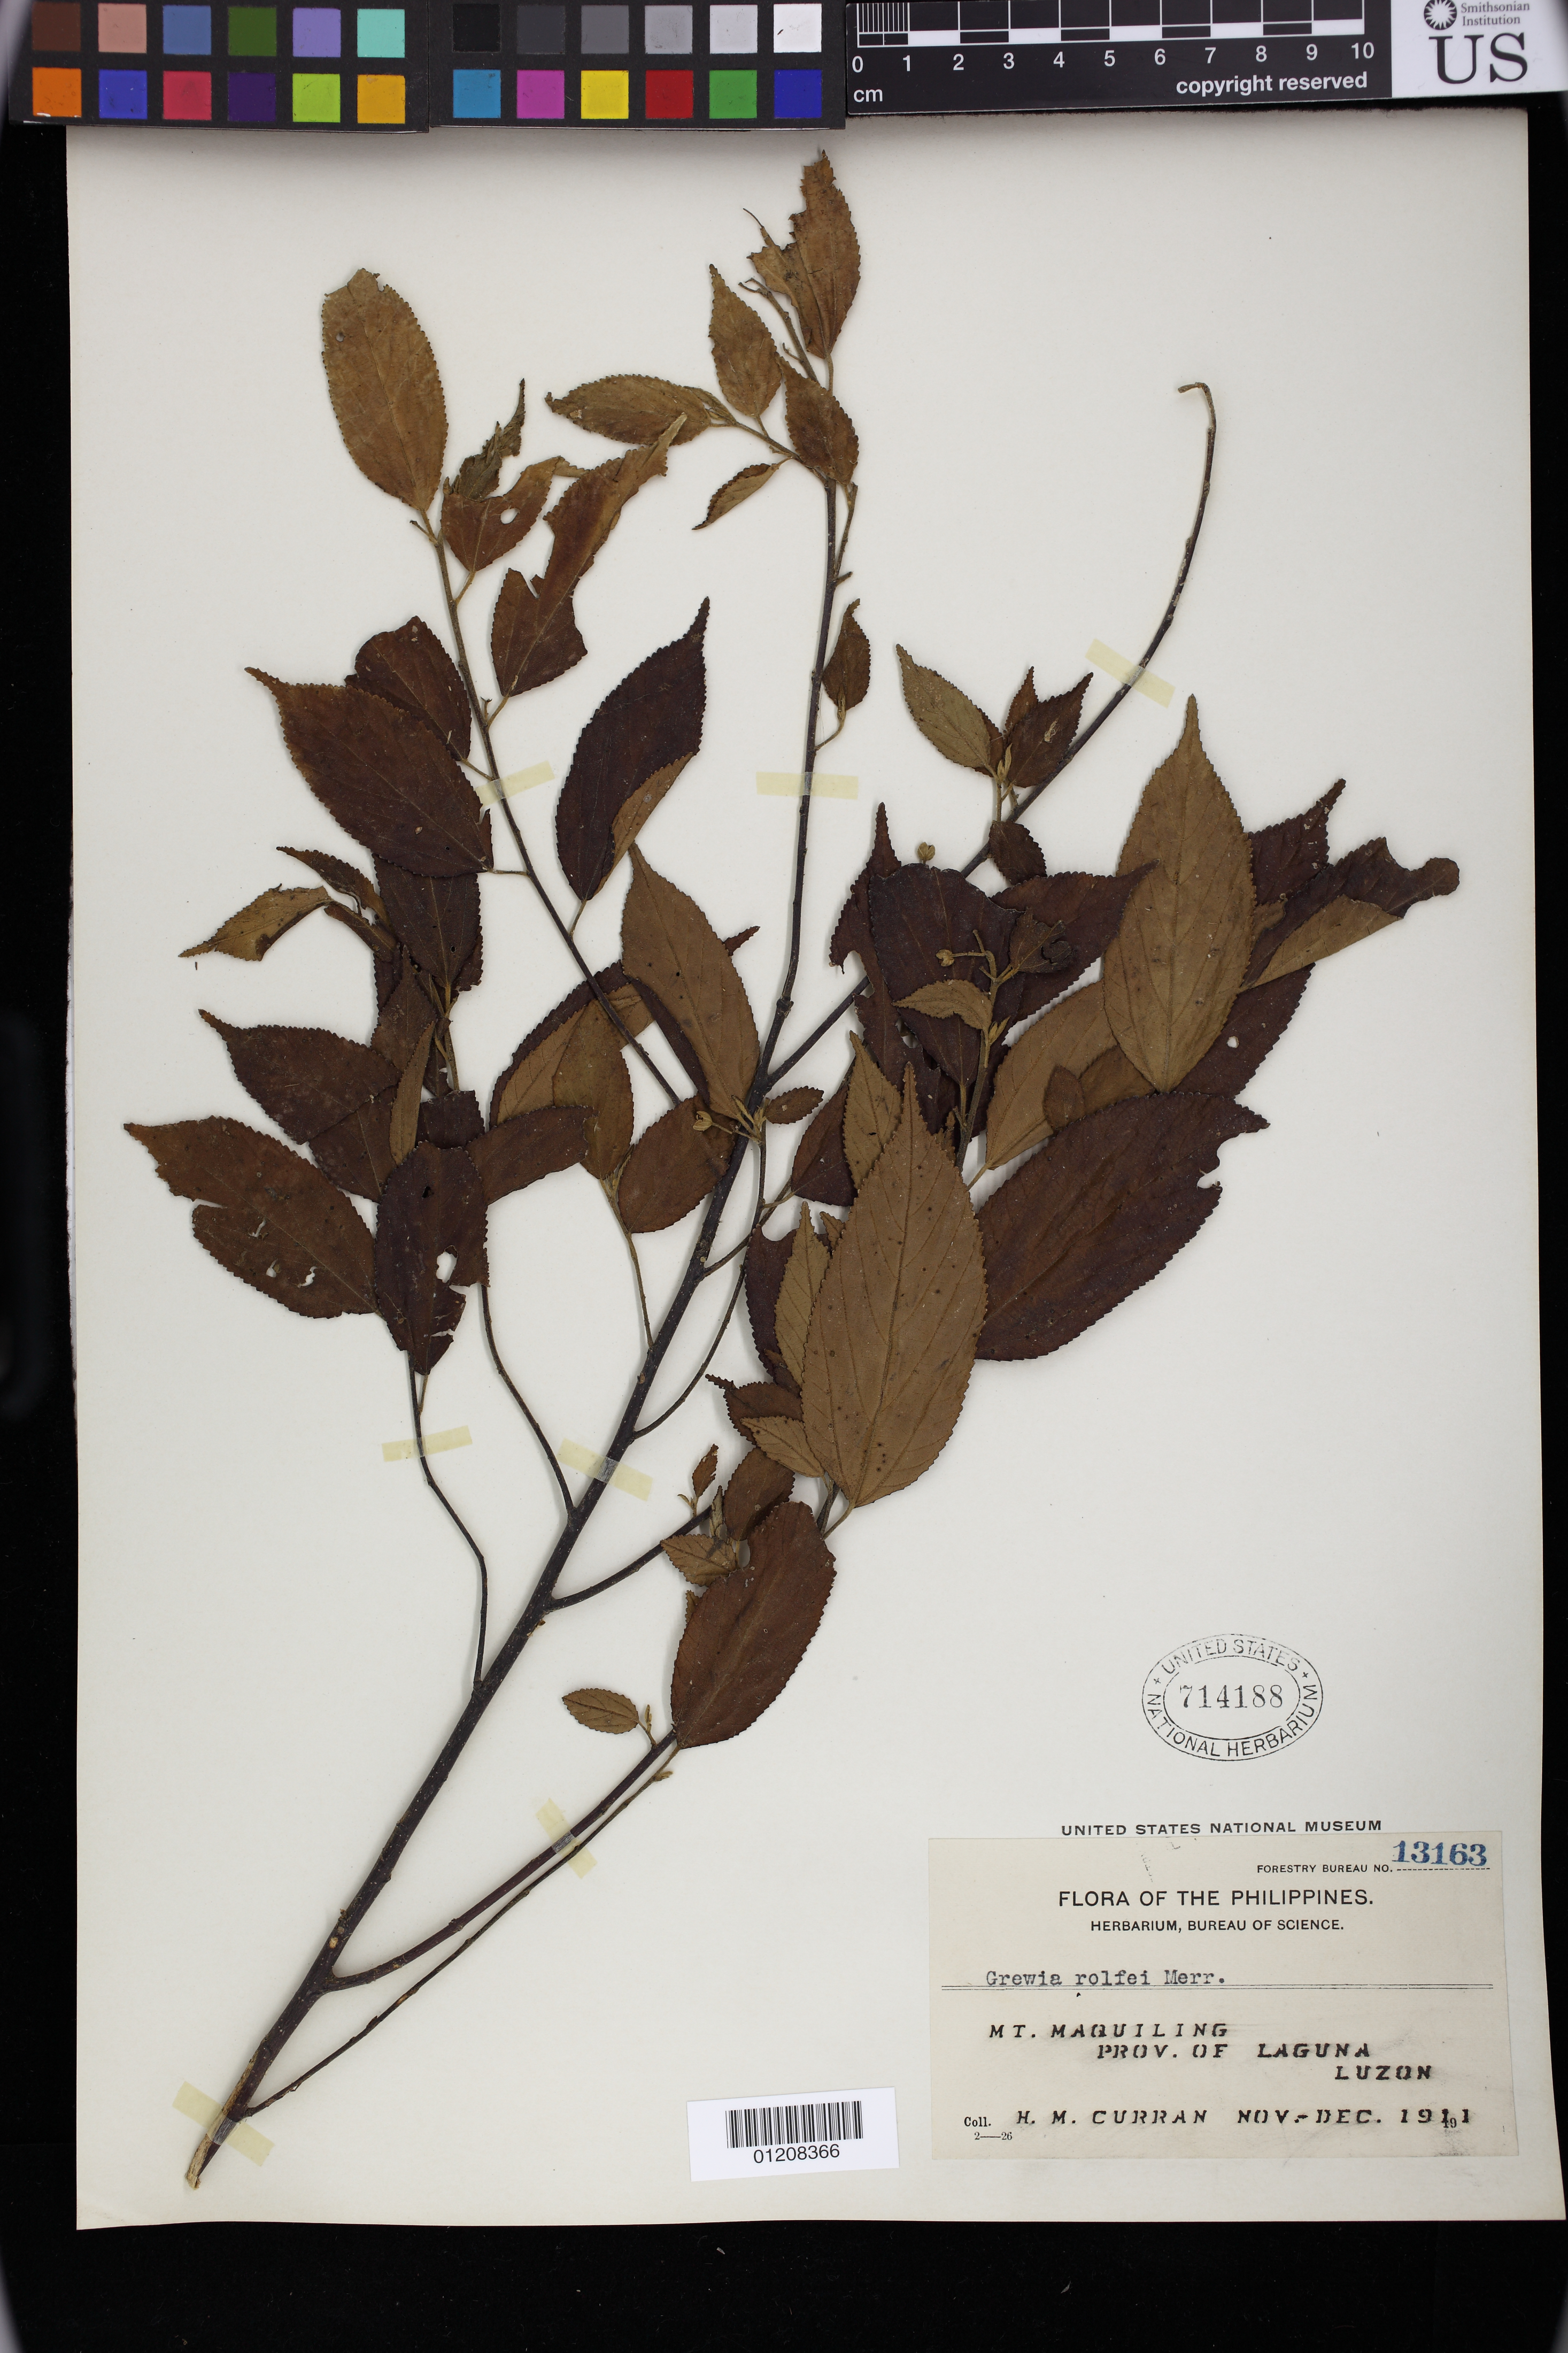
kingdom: Plantae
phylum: Tracheophyta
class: Magnoliopsida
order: Malvales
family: Malvaceae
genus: Grewia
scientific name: Grewia rolfei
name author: Merr.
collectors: H. M. Curran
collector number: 13163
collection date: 1911-11/1911-12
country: Philippines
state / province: Calabarzon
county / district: Laguna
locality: Mt. Maquiling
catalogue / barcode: US 714188